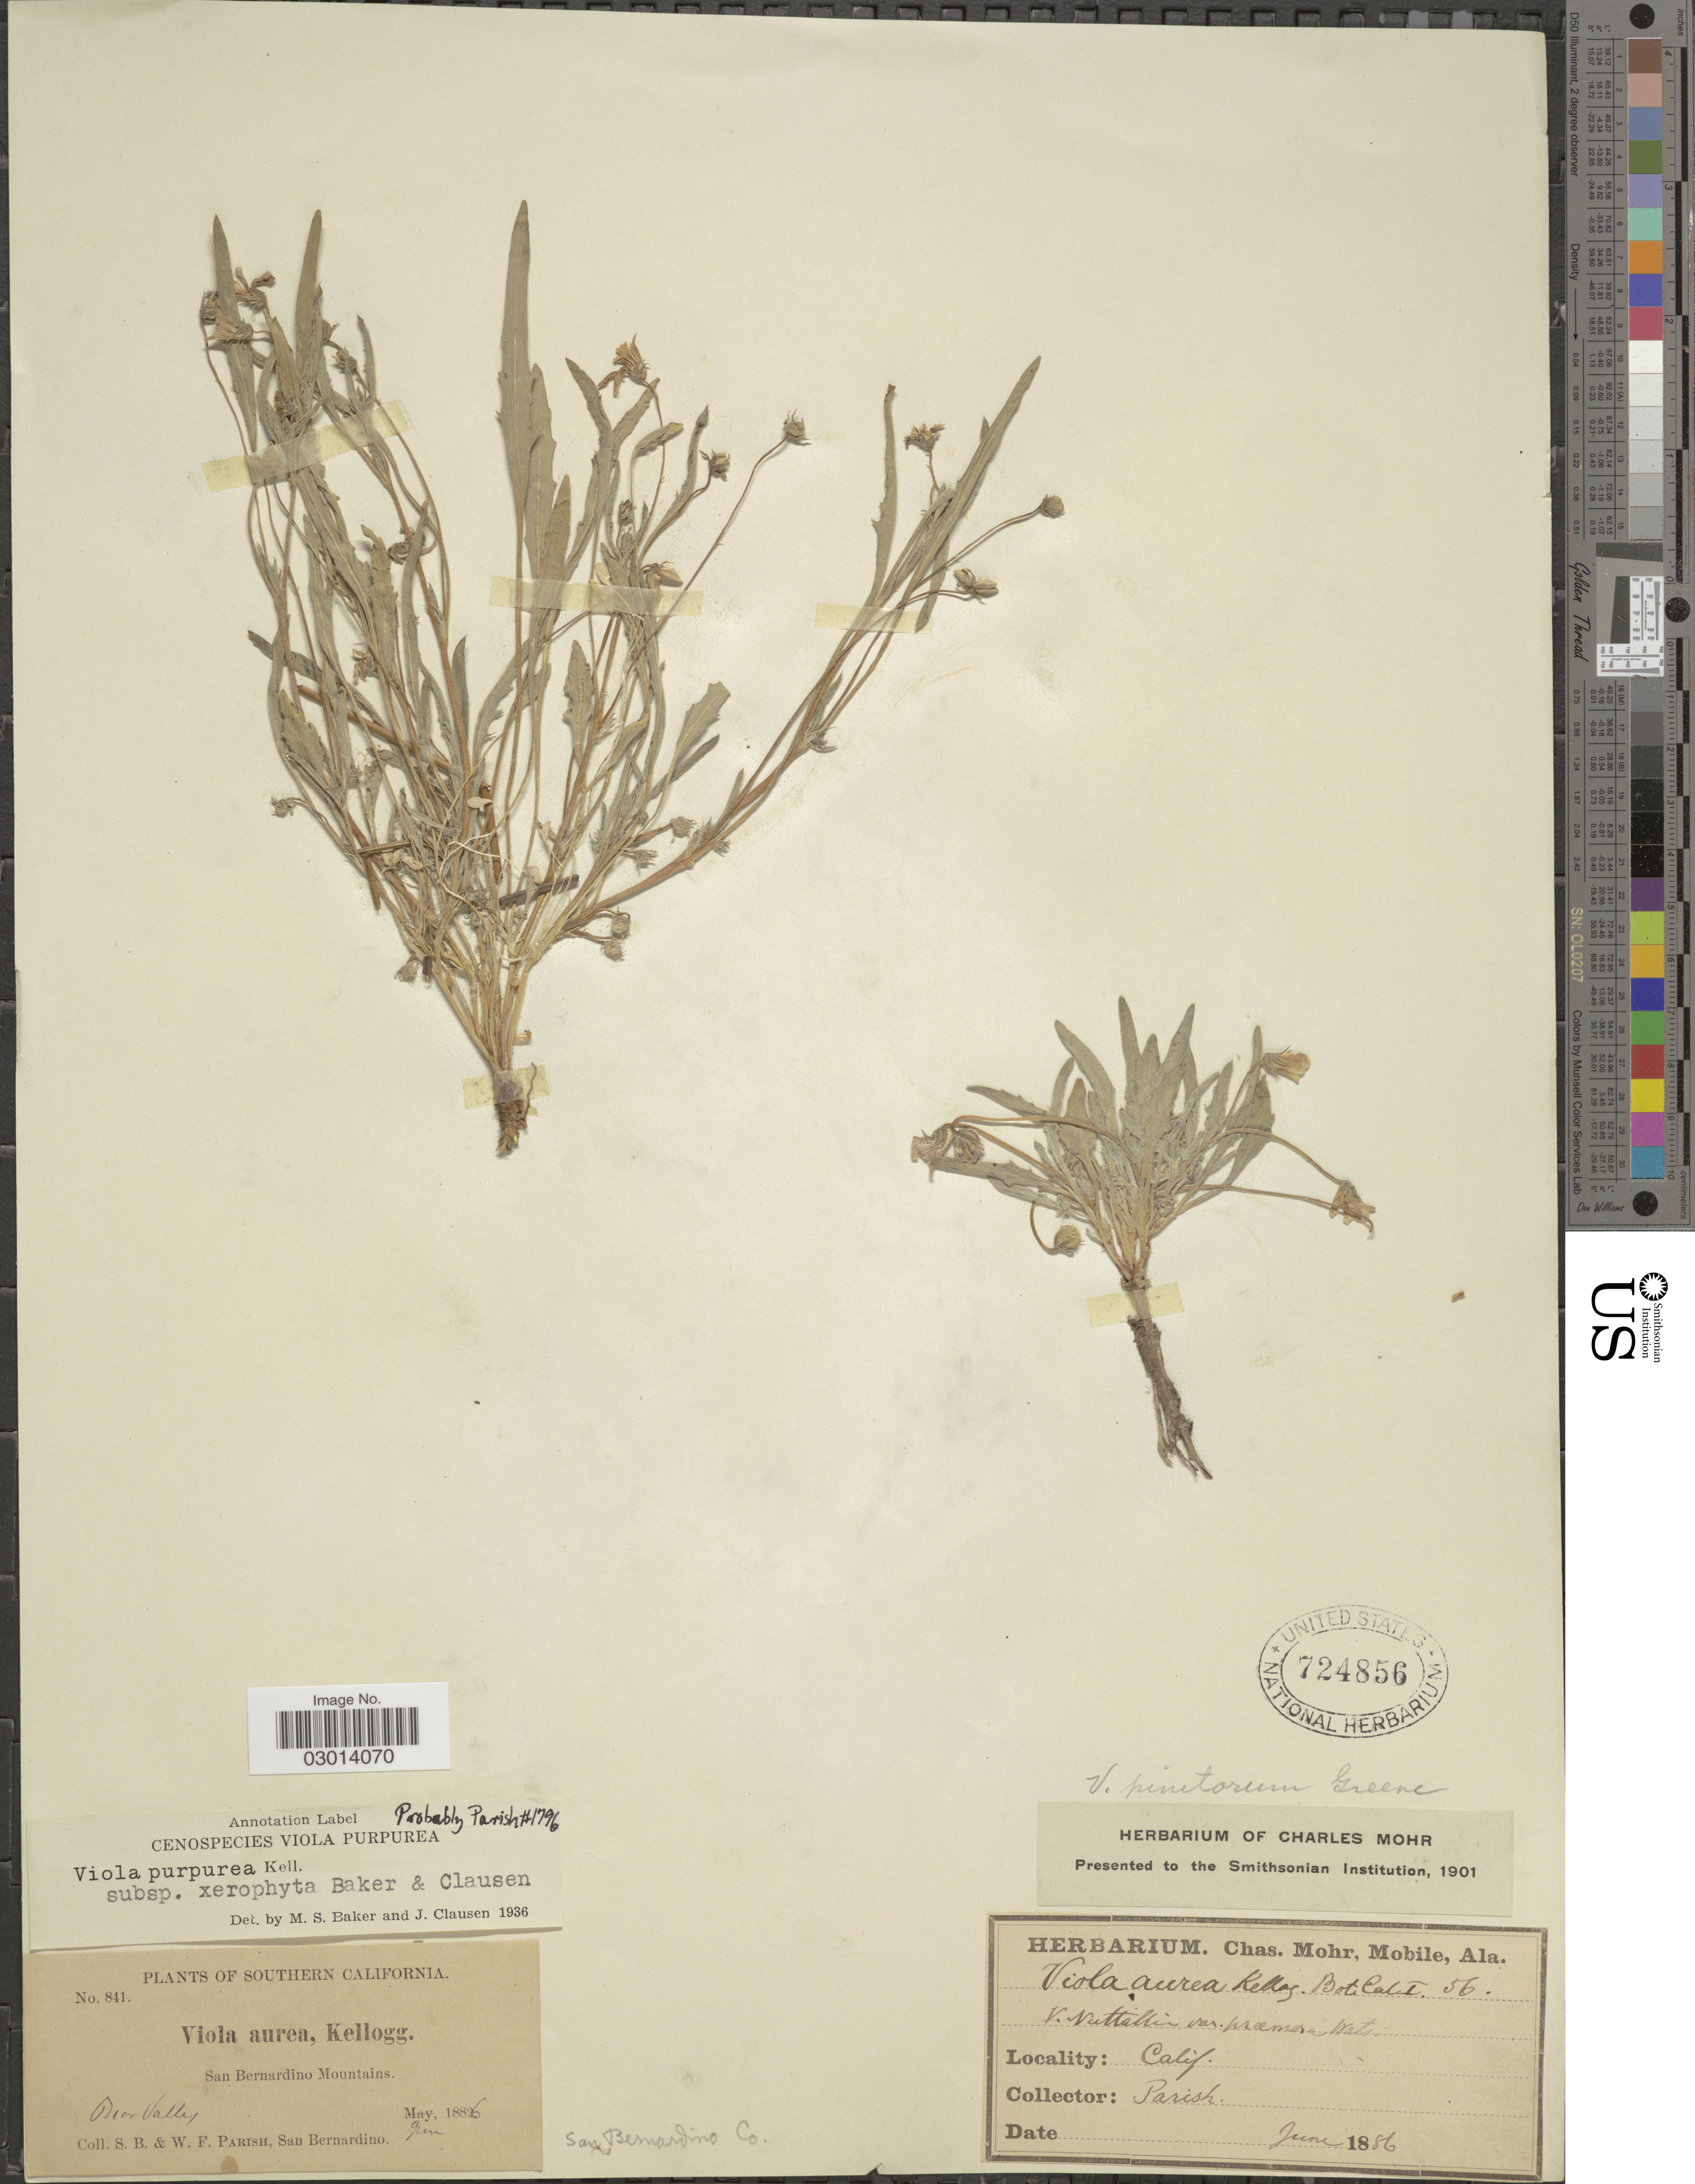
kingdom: Plantae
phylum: Tracheophyta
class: Magnoliopsida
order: Malpighiales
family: Violaceae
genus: Viola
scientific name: Viola purpurea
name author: Kellogg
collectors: S. B. Parish & W. F. Parish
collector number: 841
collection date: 1886-06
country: United States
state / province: California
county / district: San Bernardino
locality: Southern California. San Bernardino Mountains. Beer Valley.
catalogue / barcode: US 724856